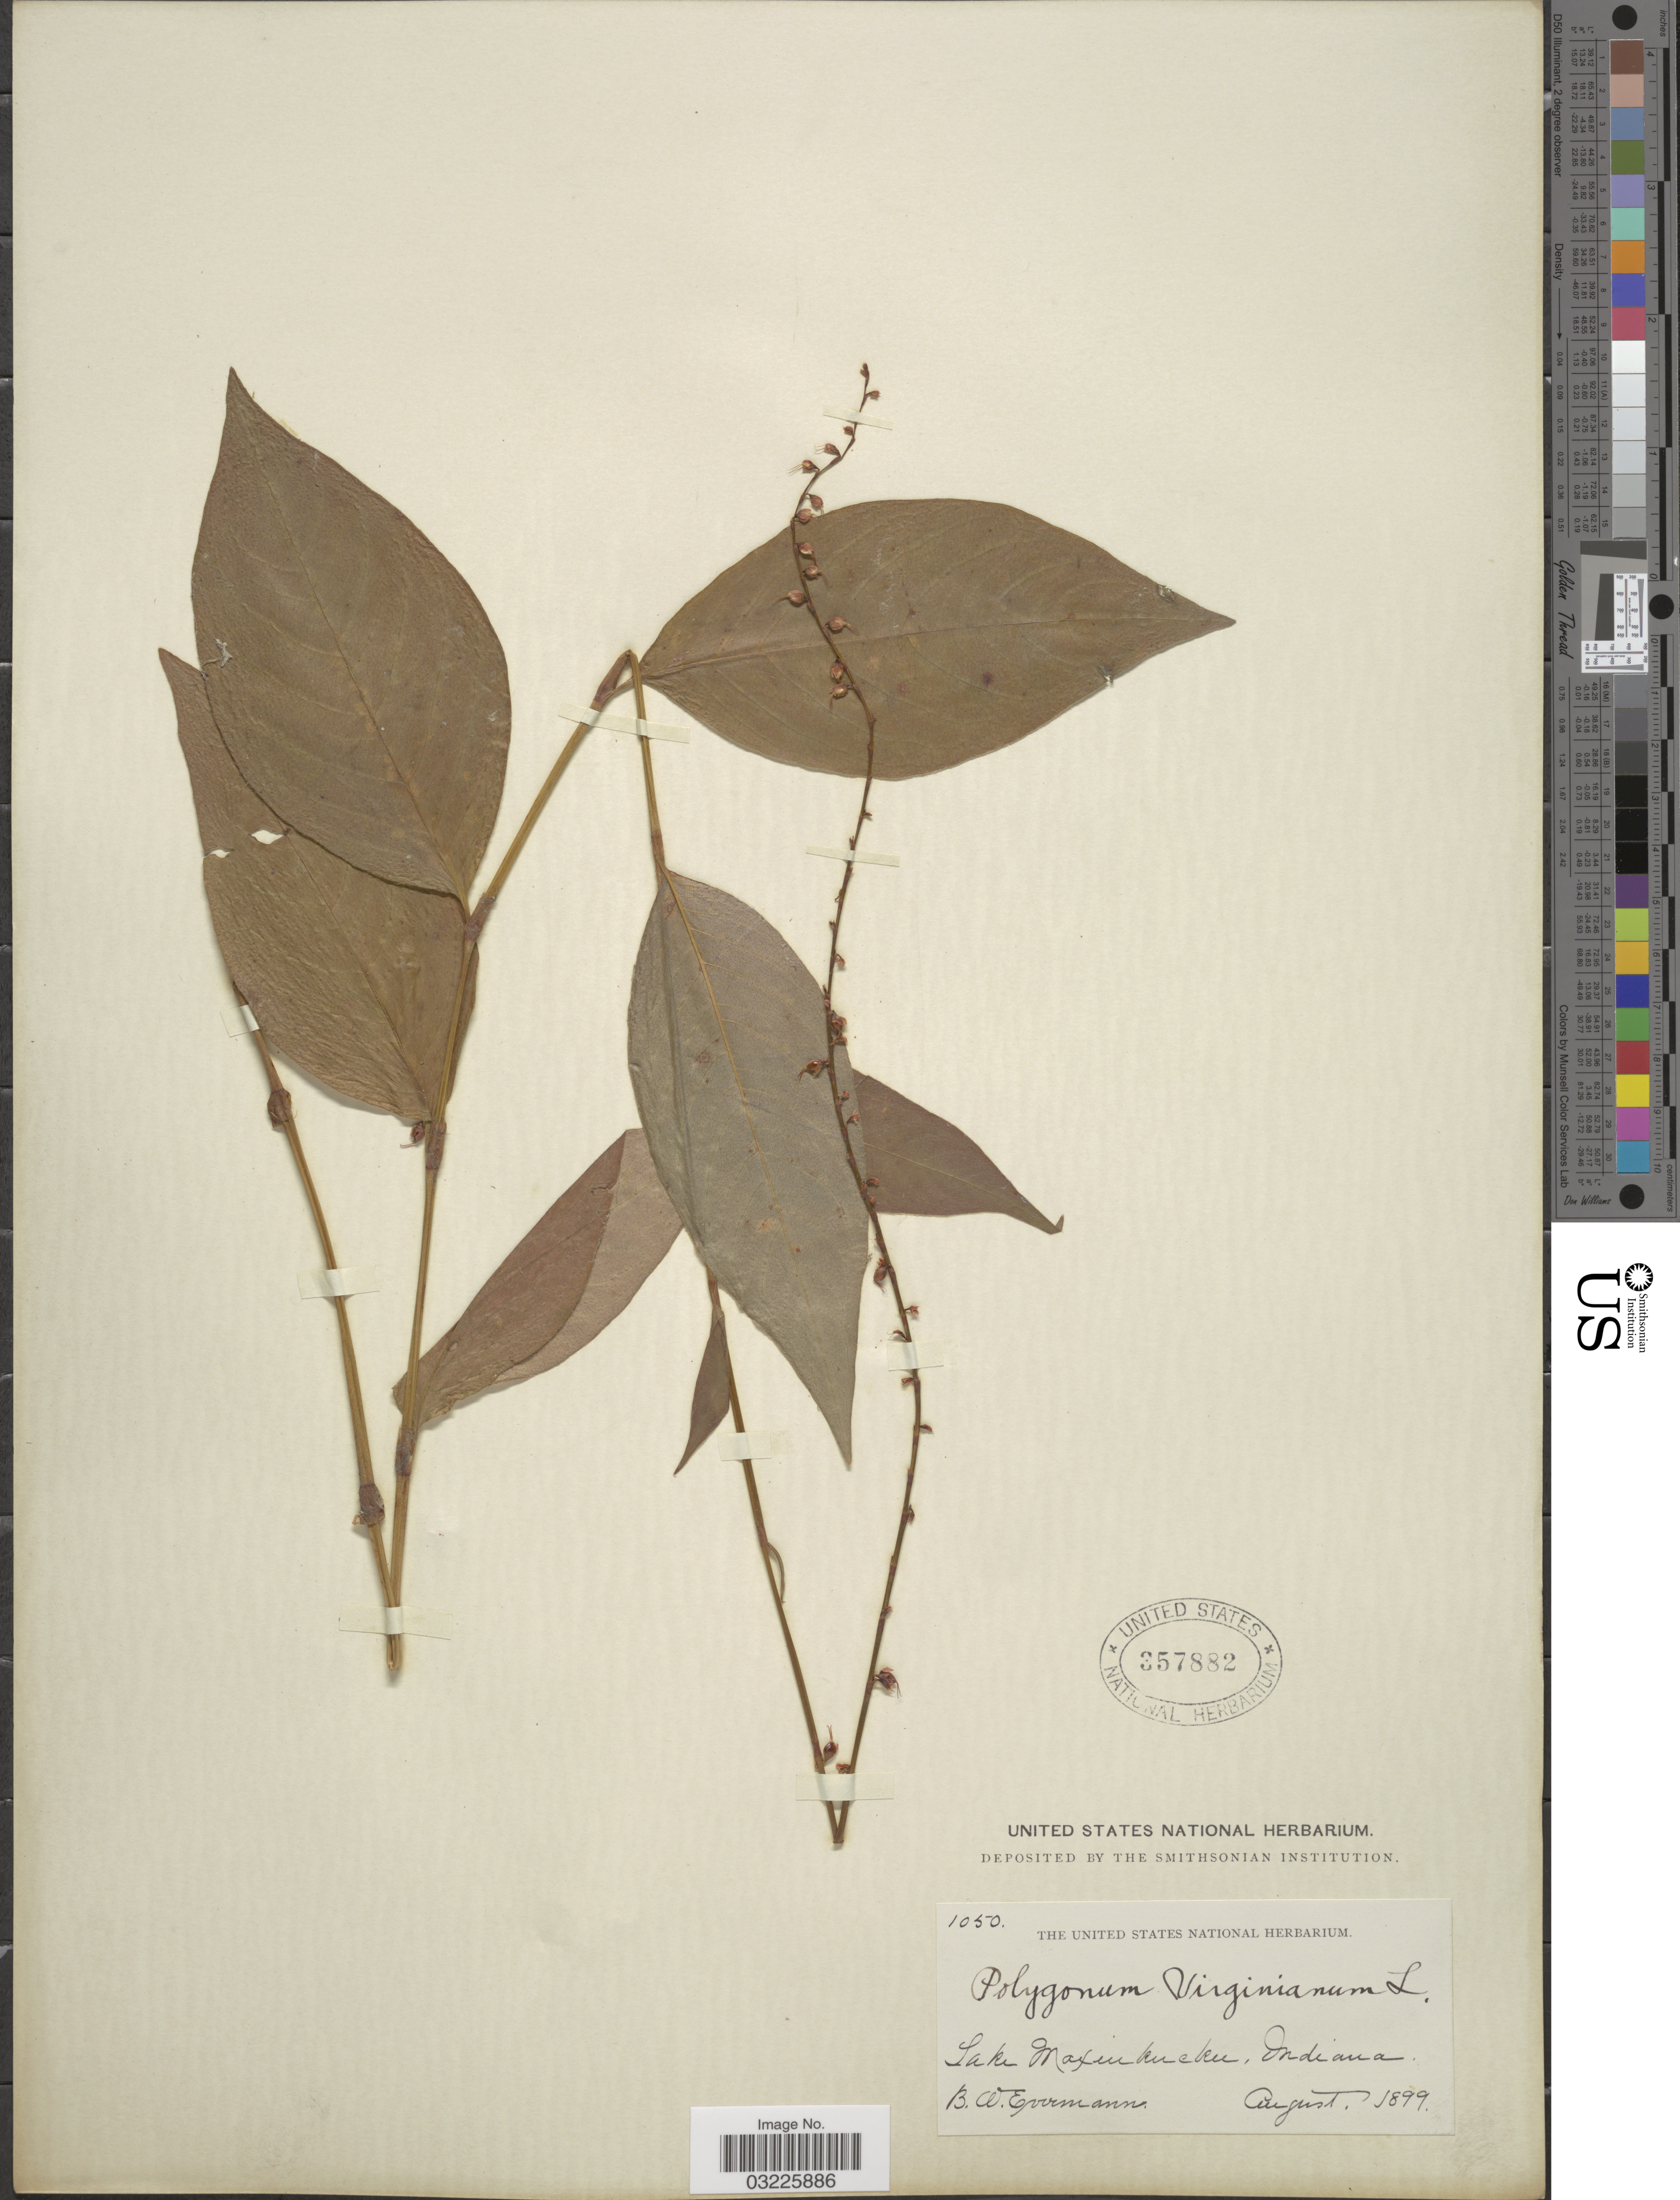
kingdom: Plantae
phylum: Tracheophyta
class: Magnoliopsida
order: Caryophyllales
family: Polygonaceae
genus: Persicaria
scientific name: Persicaria virginiana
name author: (L.) Gaertn.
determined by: Atha, D. E.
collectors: B. W. Evermann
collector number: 1050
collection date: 1899-08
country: United States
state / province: Indiana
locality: Lake Maxinkuckee.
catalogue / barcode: US 357882